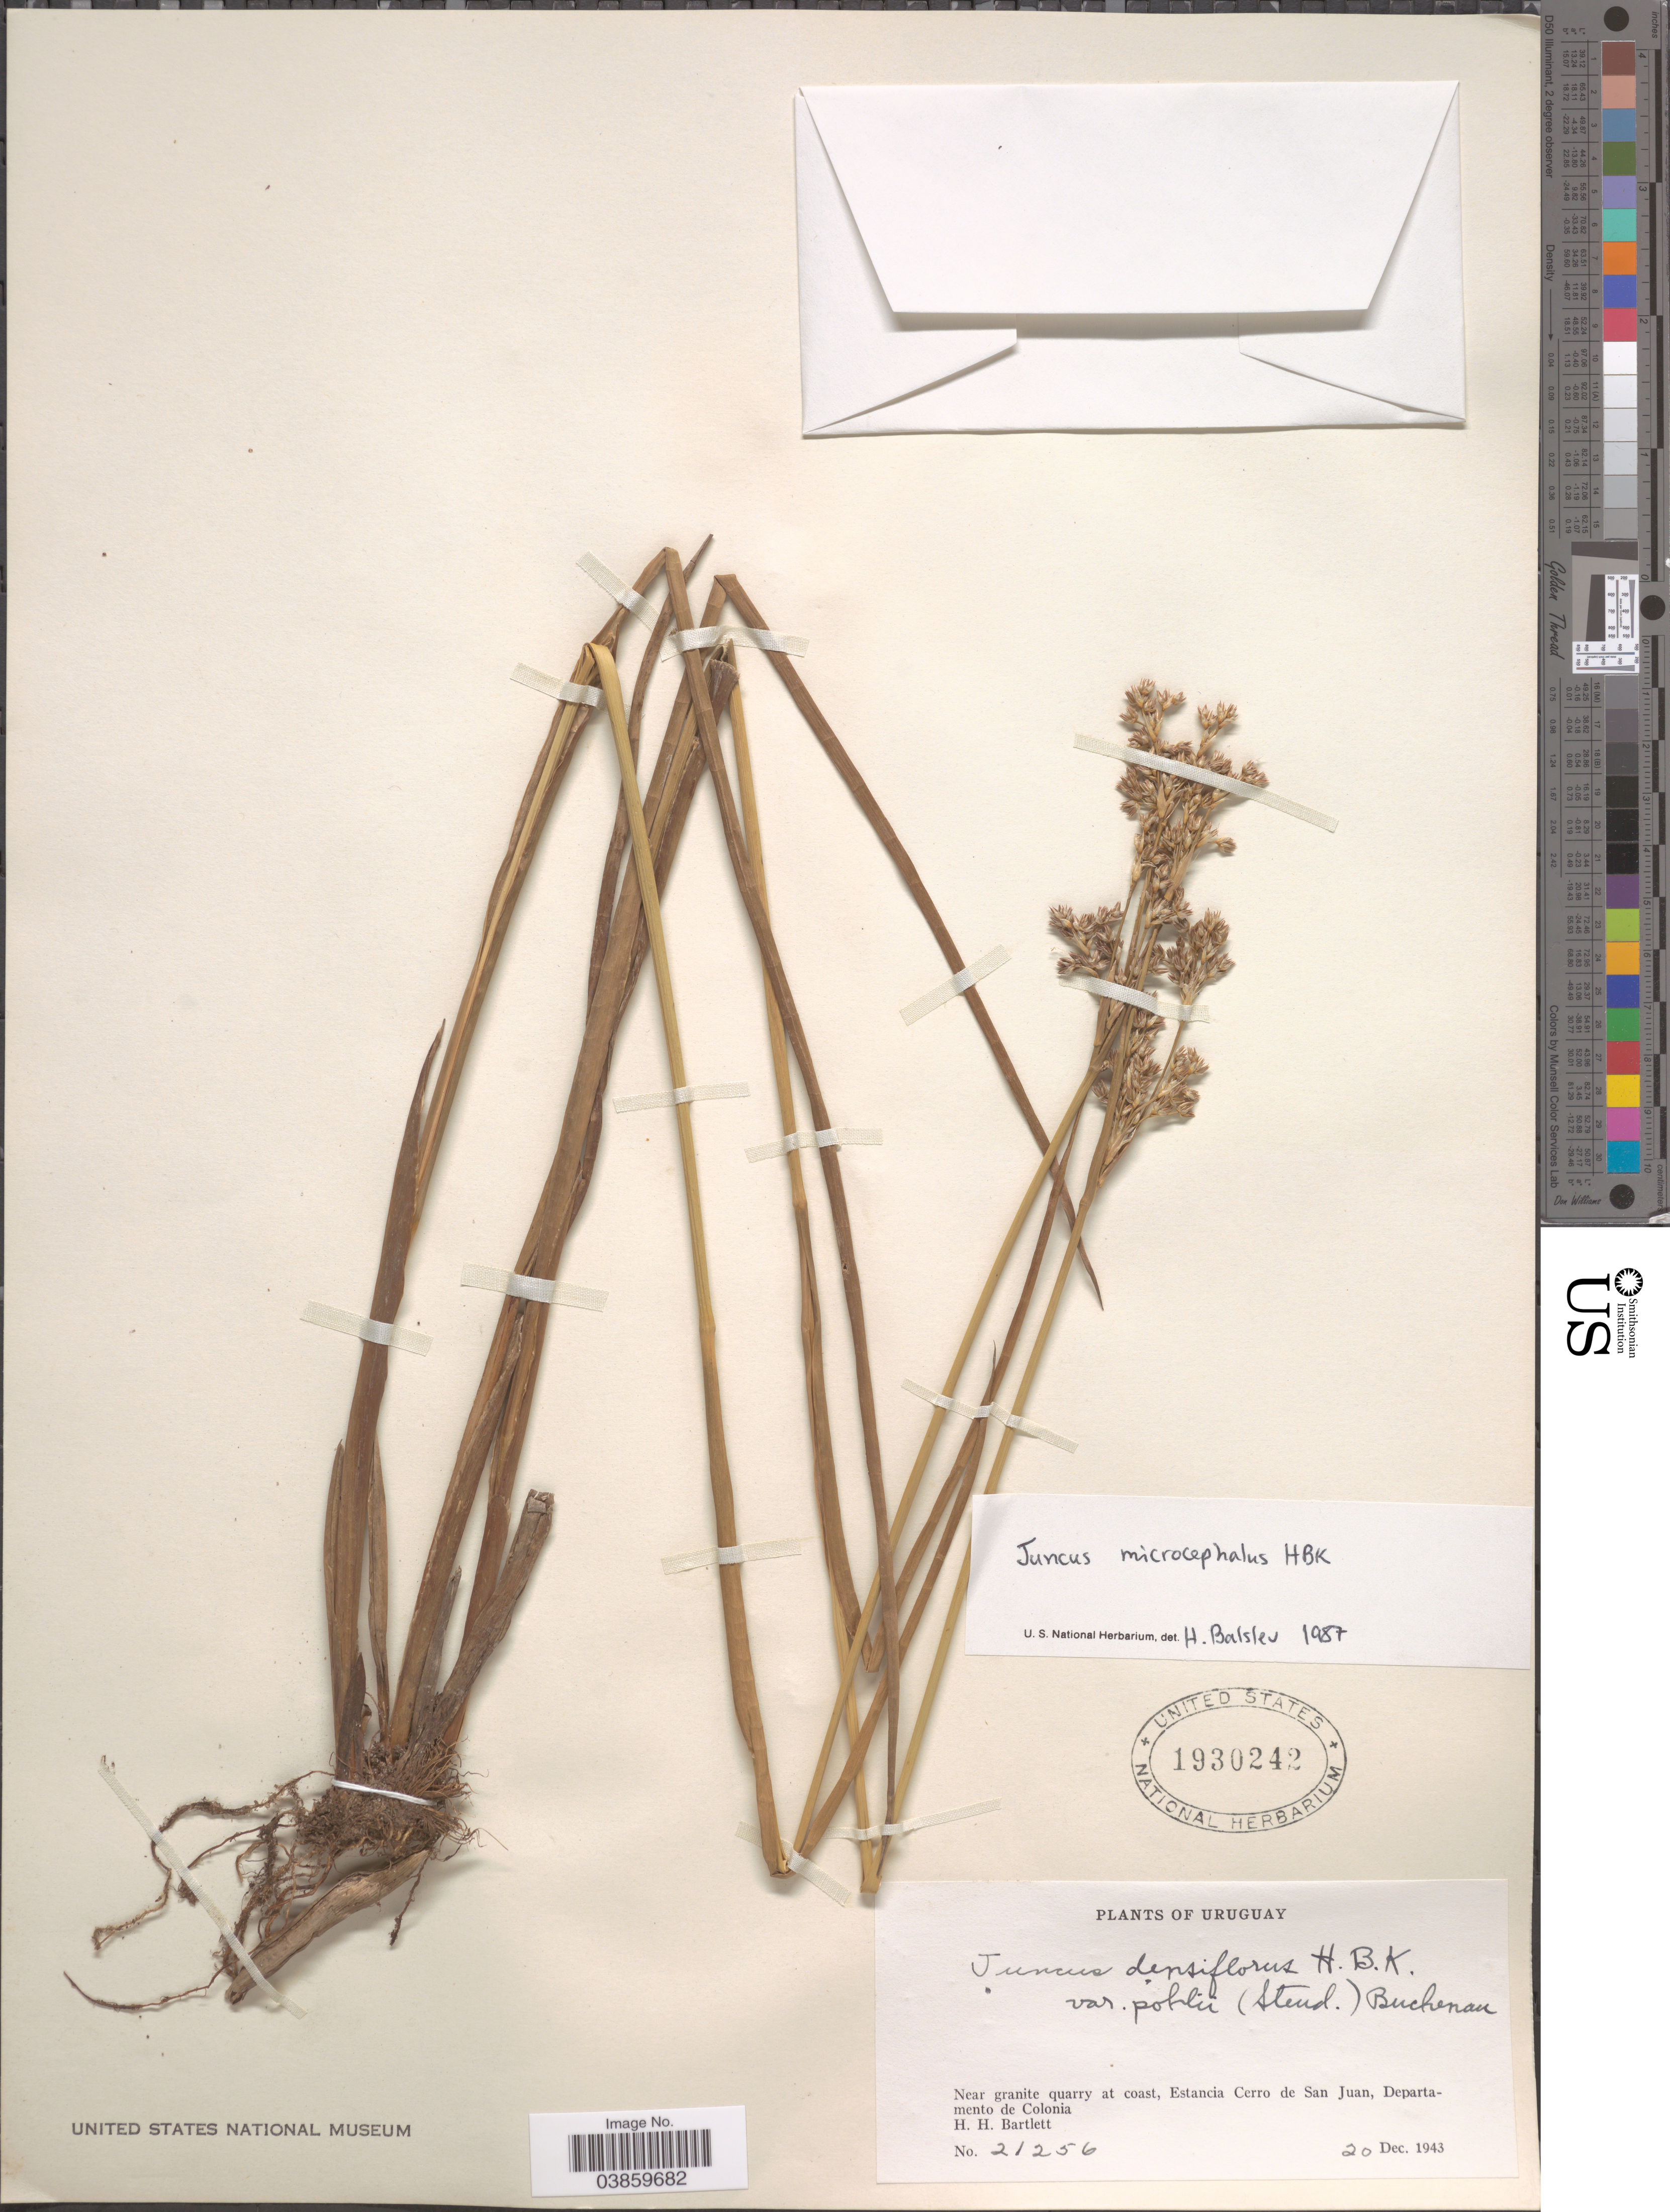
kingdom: Plantae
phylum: Tracheophyta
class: Liliopsida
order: Poales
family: Juncaceae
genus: Juncus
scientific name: Juncus microcephalus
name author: Kunth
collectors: H. H. Bartlett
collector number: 21256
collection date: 1943-12-20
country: Uruguay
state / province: Colonia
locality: Near granite quarry at coast, Estancia Cerro de San Juan, Departamento de Colonia.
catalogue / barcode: US 1930242